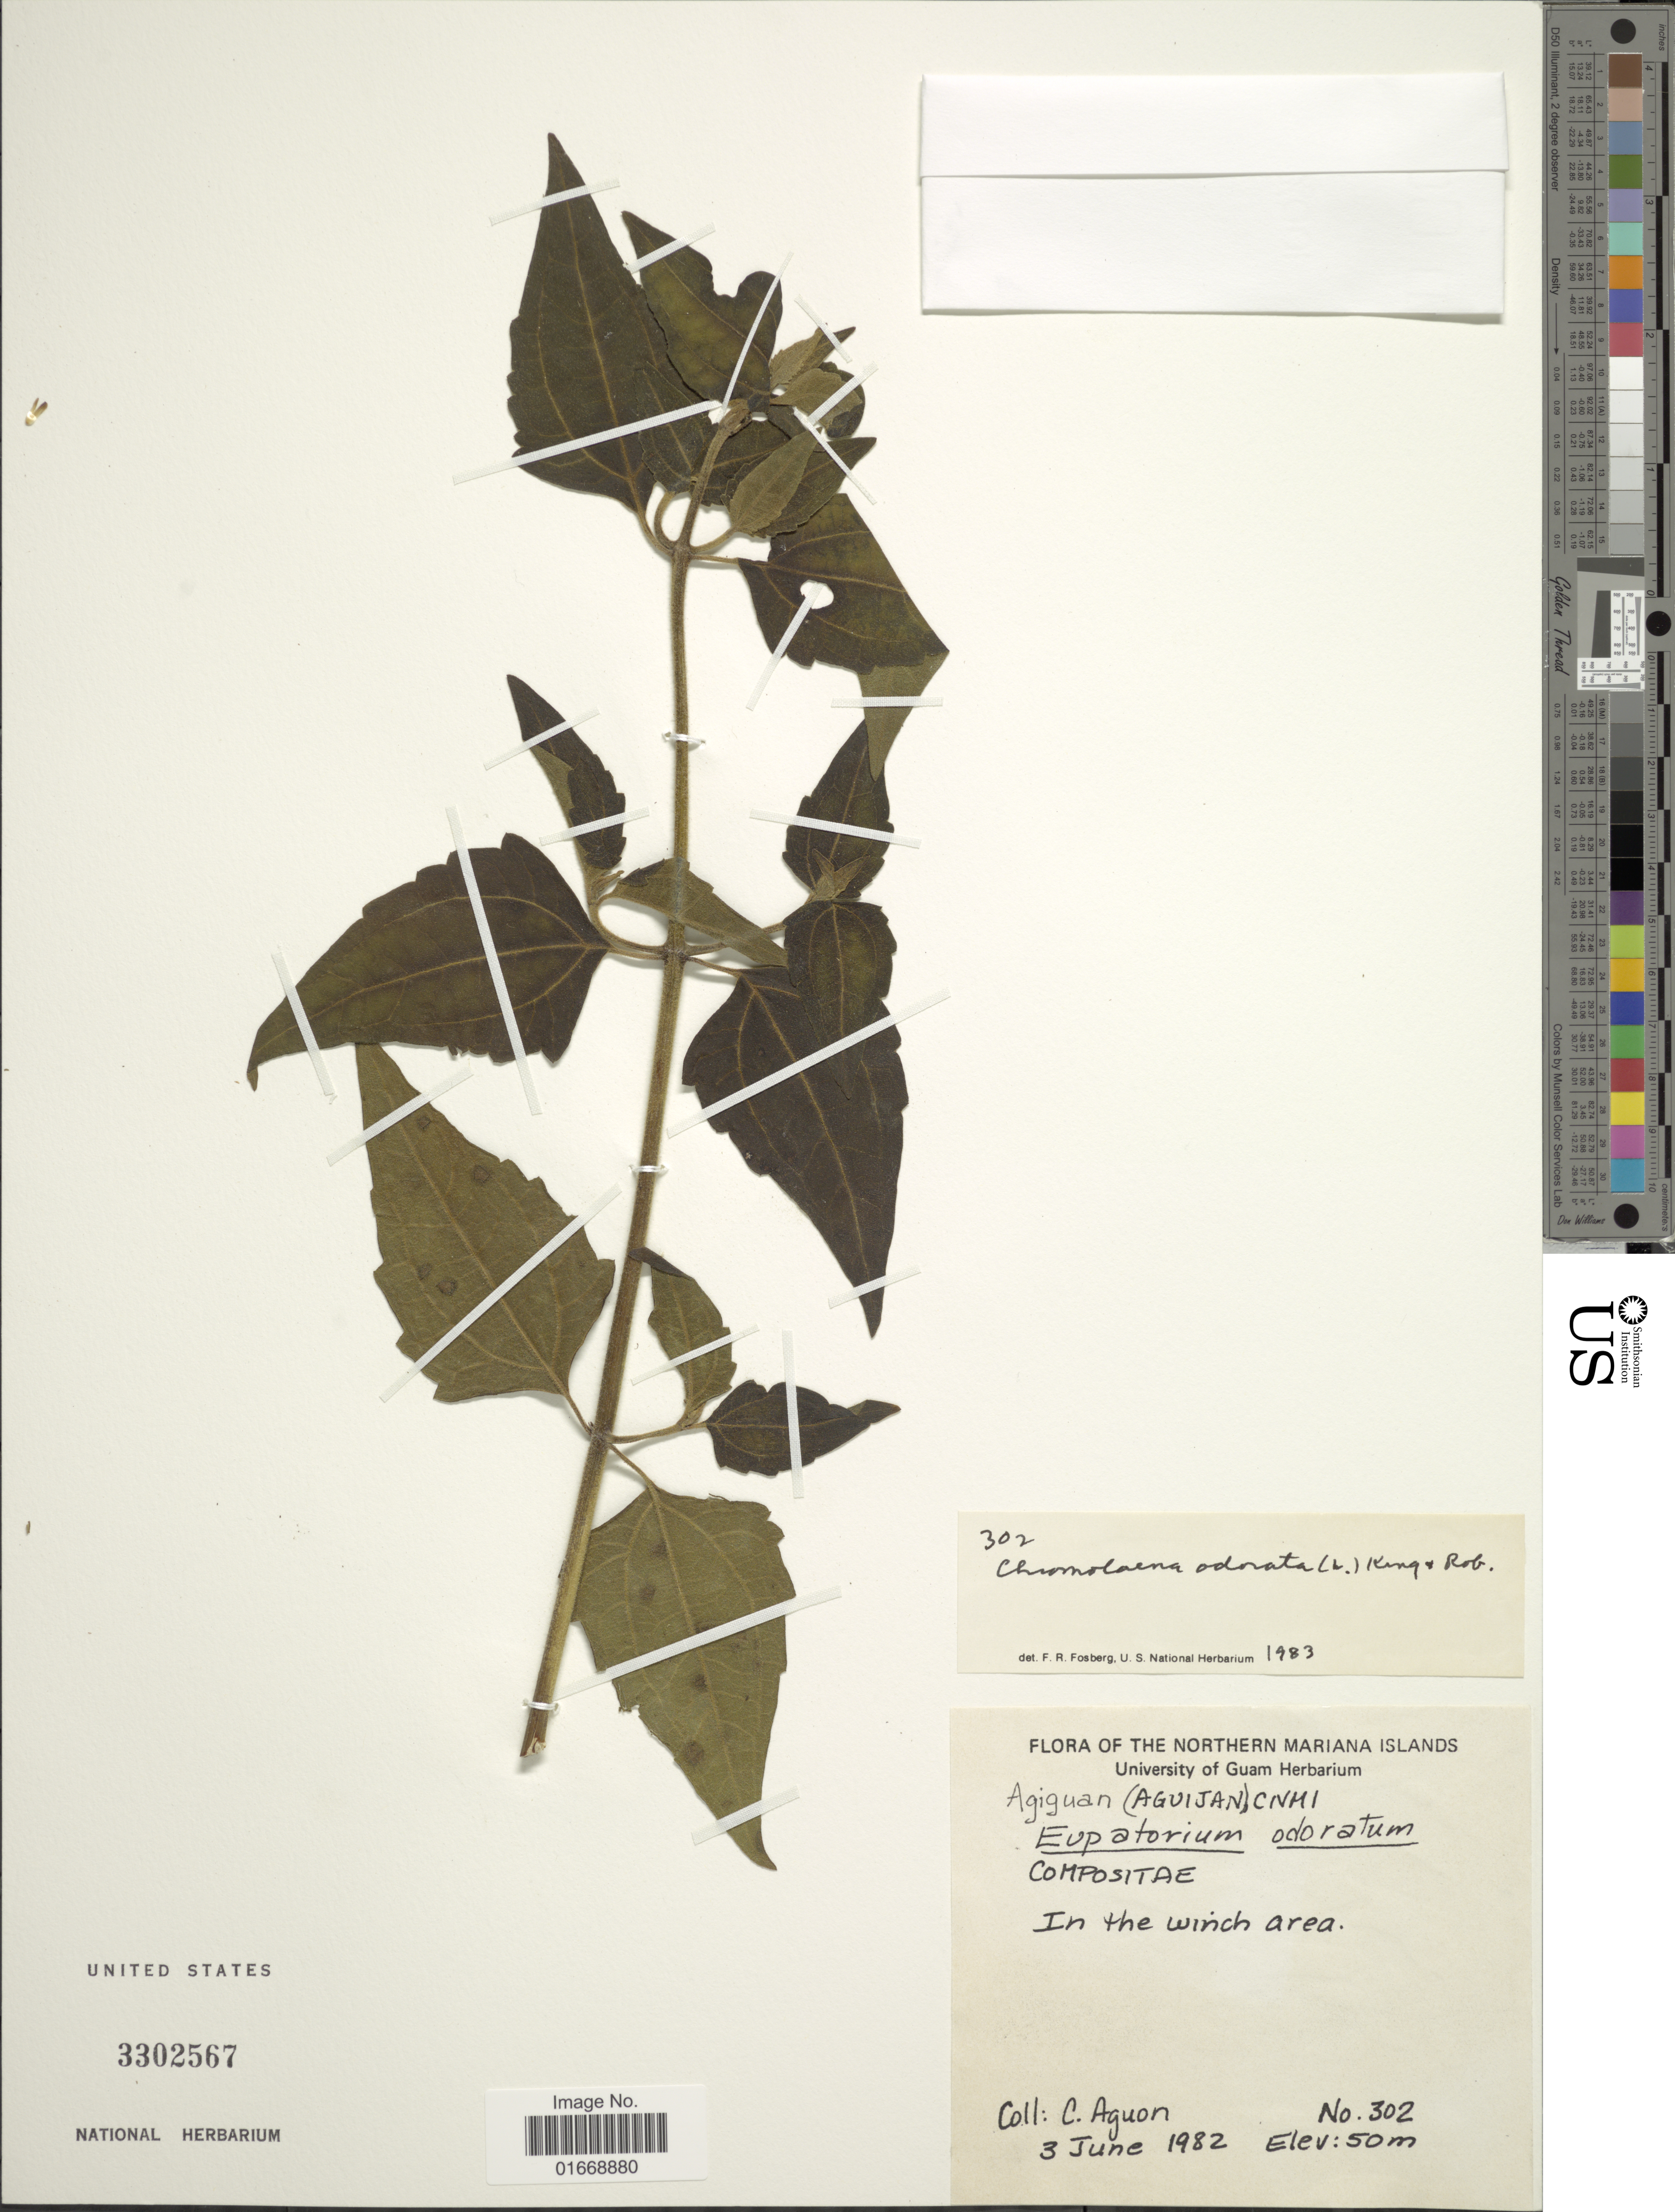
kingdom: Plantae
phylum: Tracheophyta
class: Magnoliopsida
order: Asterales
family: Asteraceae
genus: Chromolaena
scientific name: Chromolaena odorata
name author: (L.) R.M. King & H. Rob.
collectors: C. Aguon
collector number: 302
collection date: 1982-06-03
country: Northern Mariana Islands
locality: Agiguan (Aguijan) CNMI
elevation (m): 50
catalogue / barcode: US 3302567